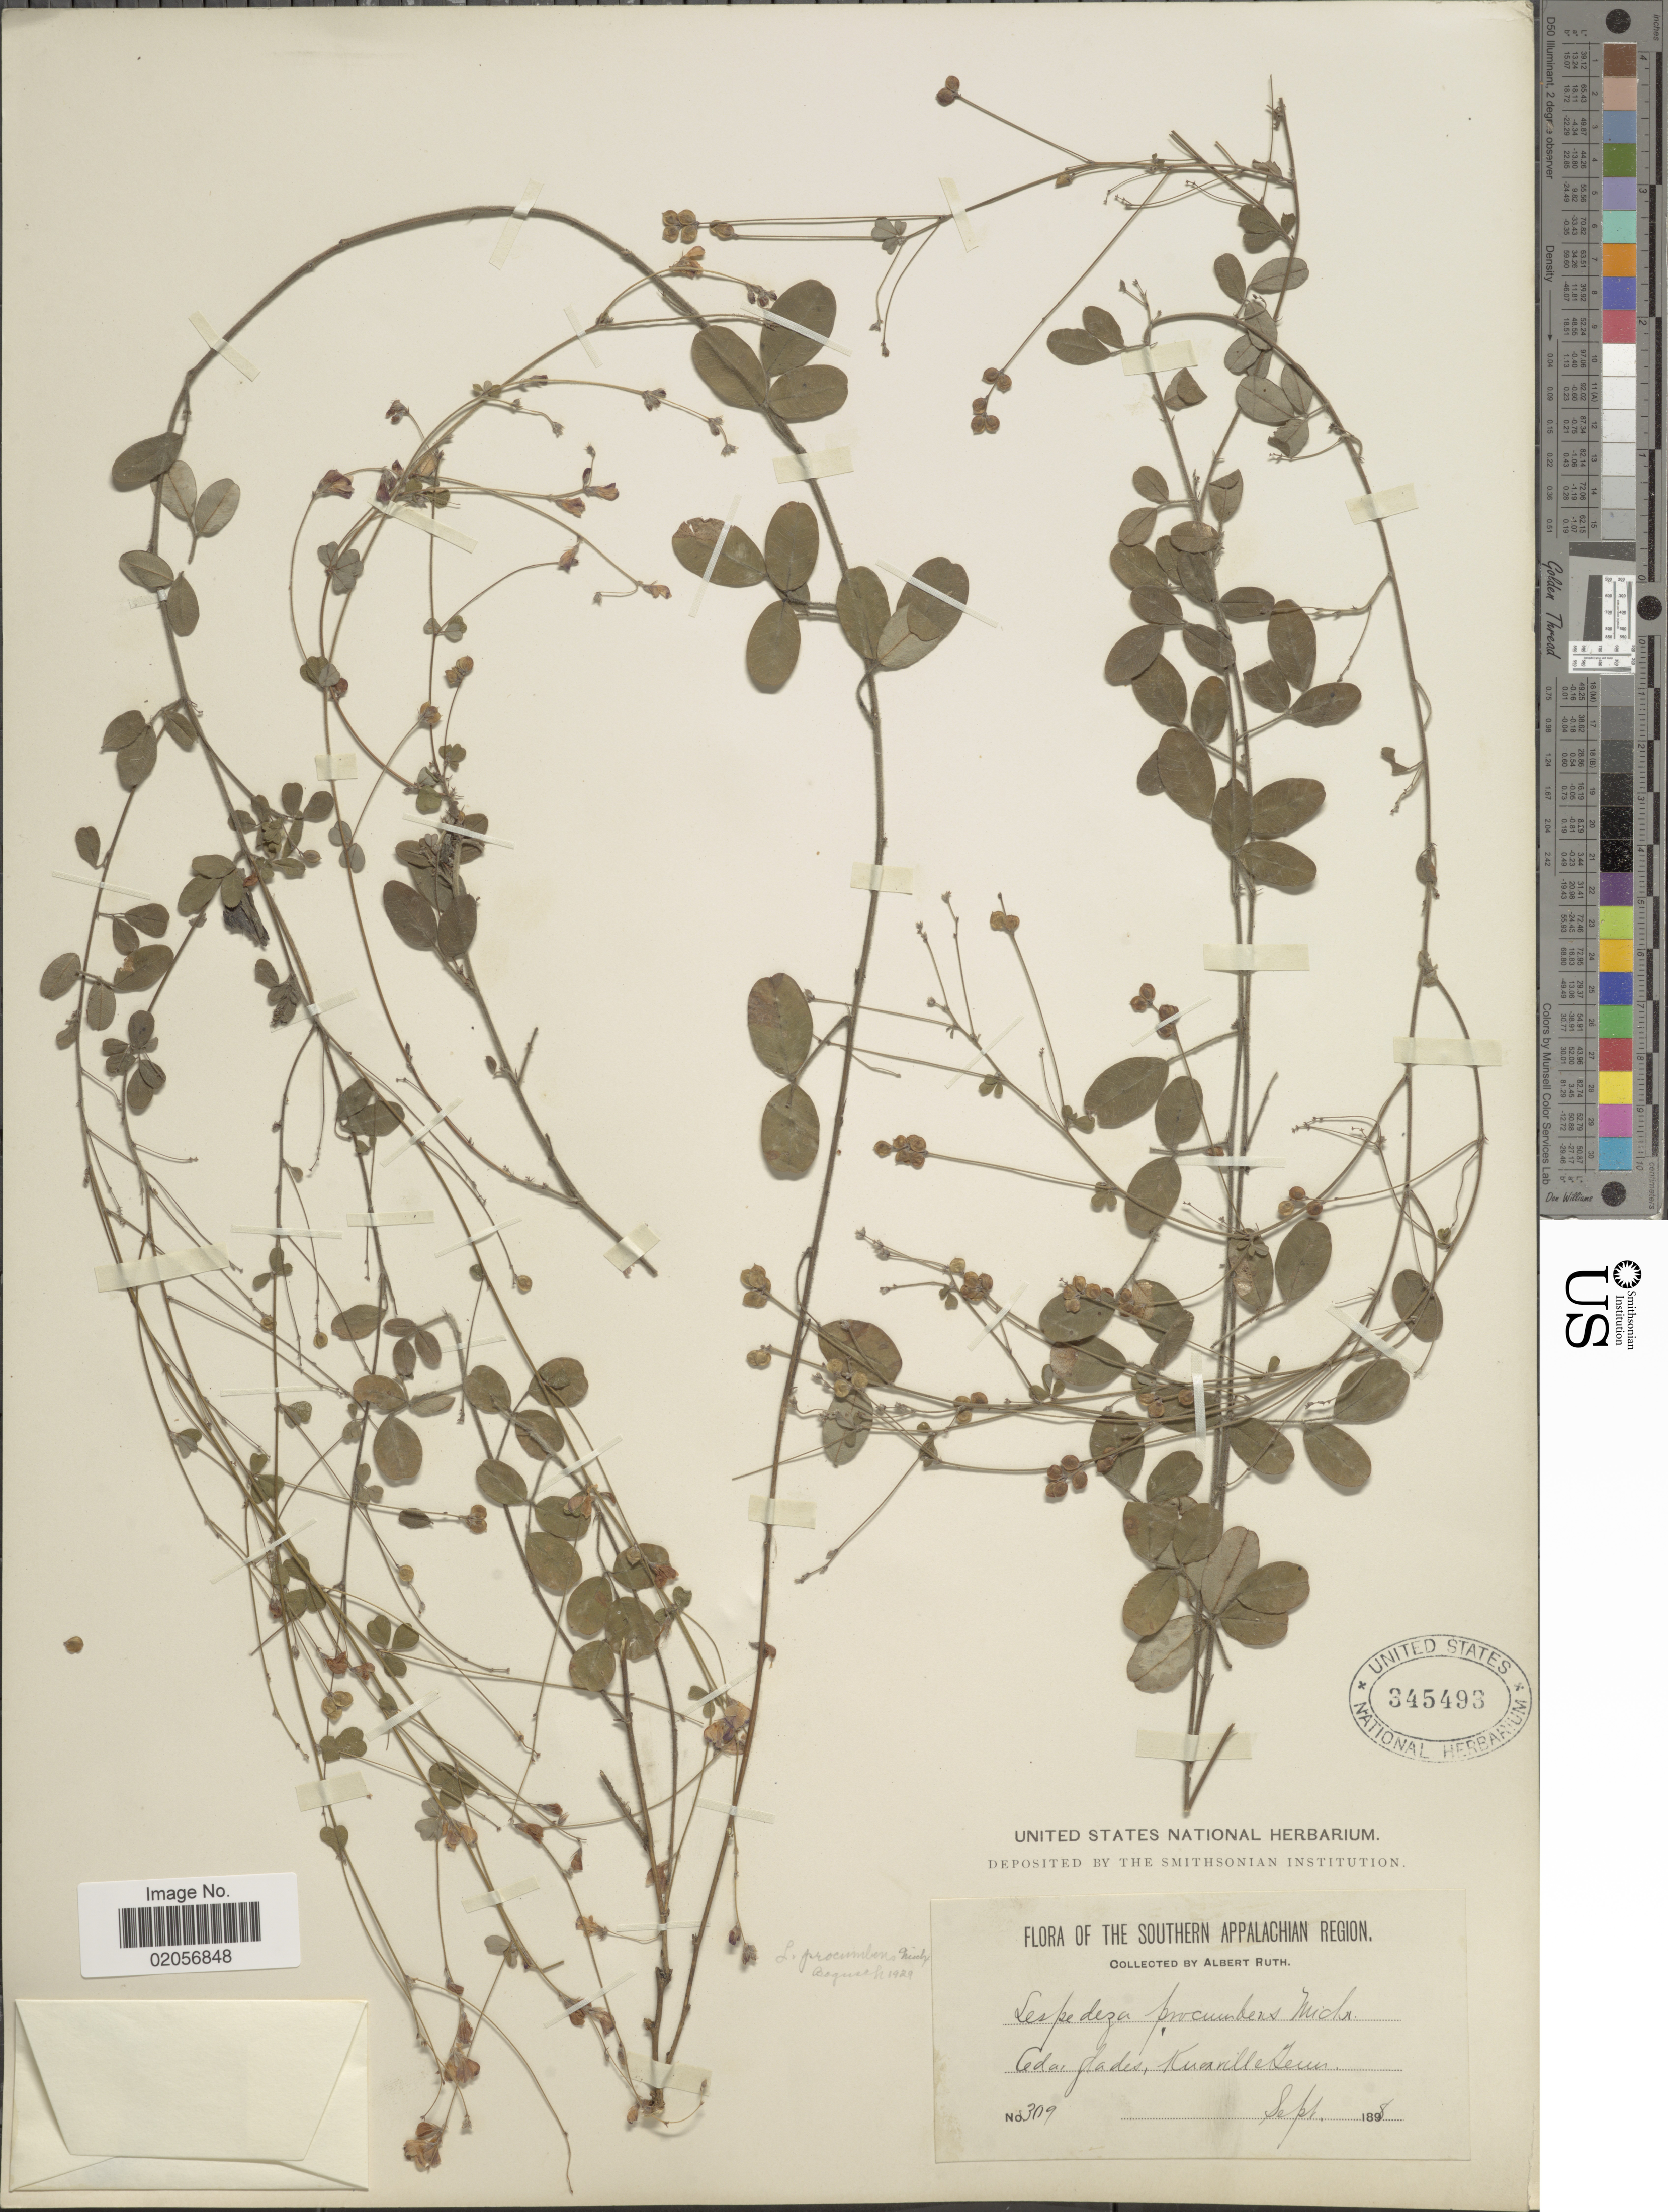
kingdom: Plantae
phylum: Tracheophyta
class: Magnoliopsida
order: Fabales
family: Fabaceae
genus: Lespedeza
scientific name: Lespedeza procumbens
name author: Michx.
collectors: A. Ruth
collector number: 309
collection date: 1898-09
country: United States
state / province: Tennessee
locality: Southern Appalachian Region. Cedar glades, Knoxville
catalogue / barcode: US 345493